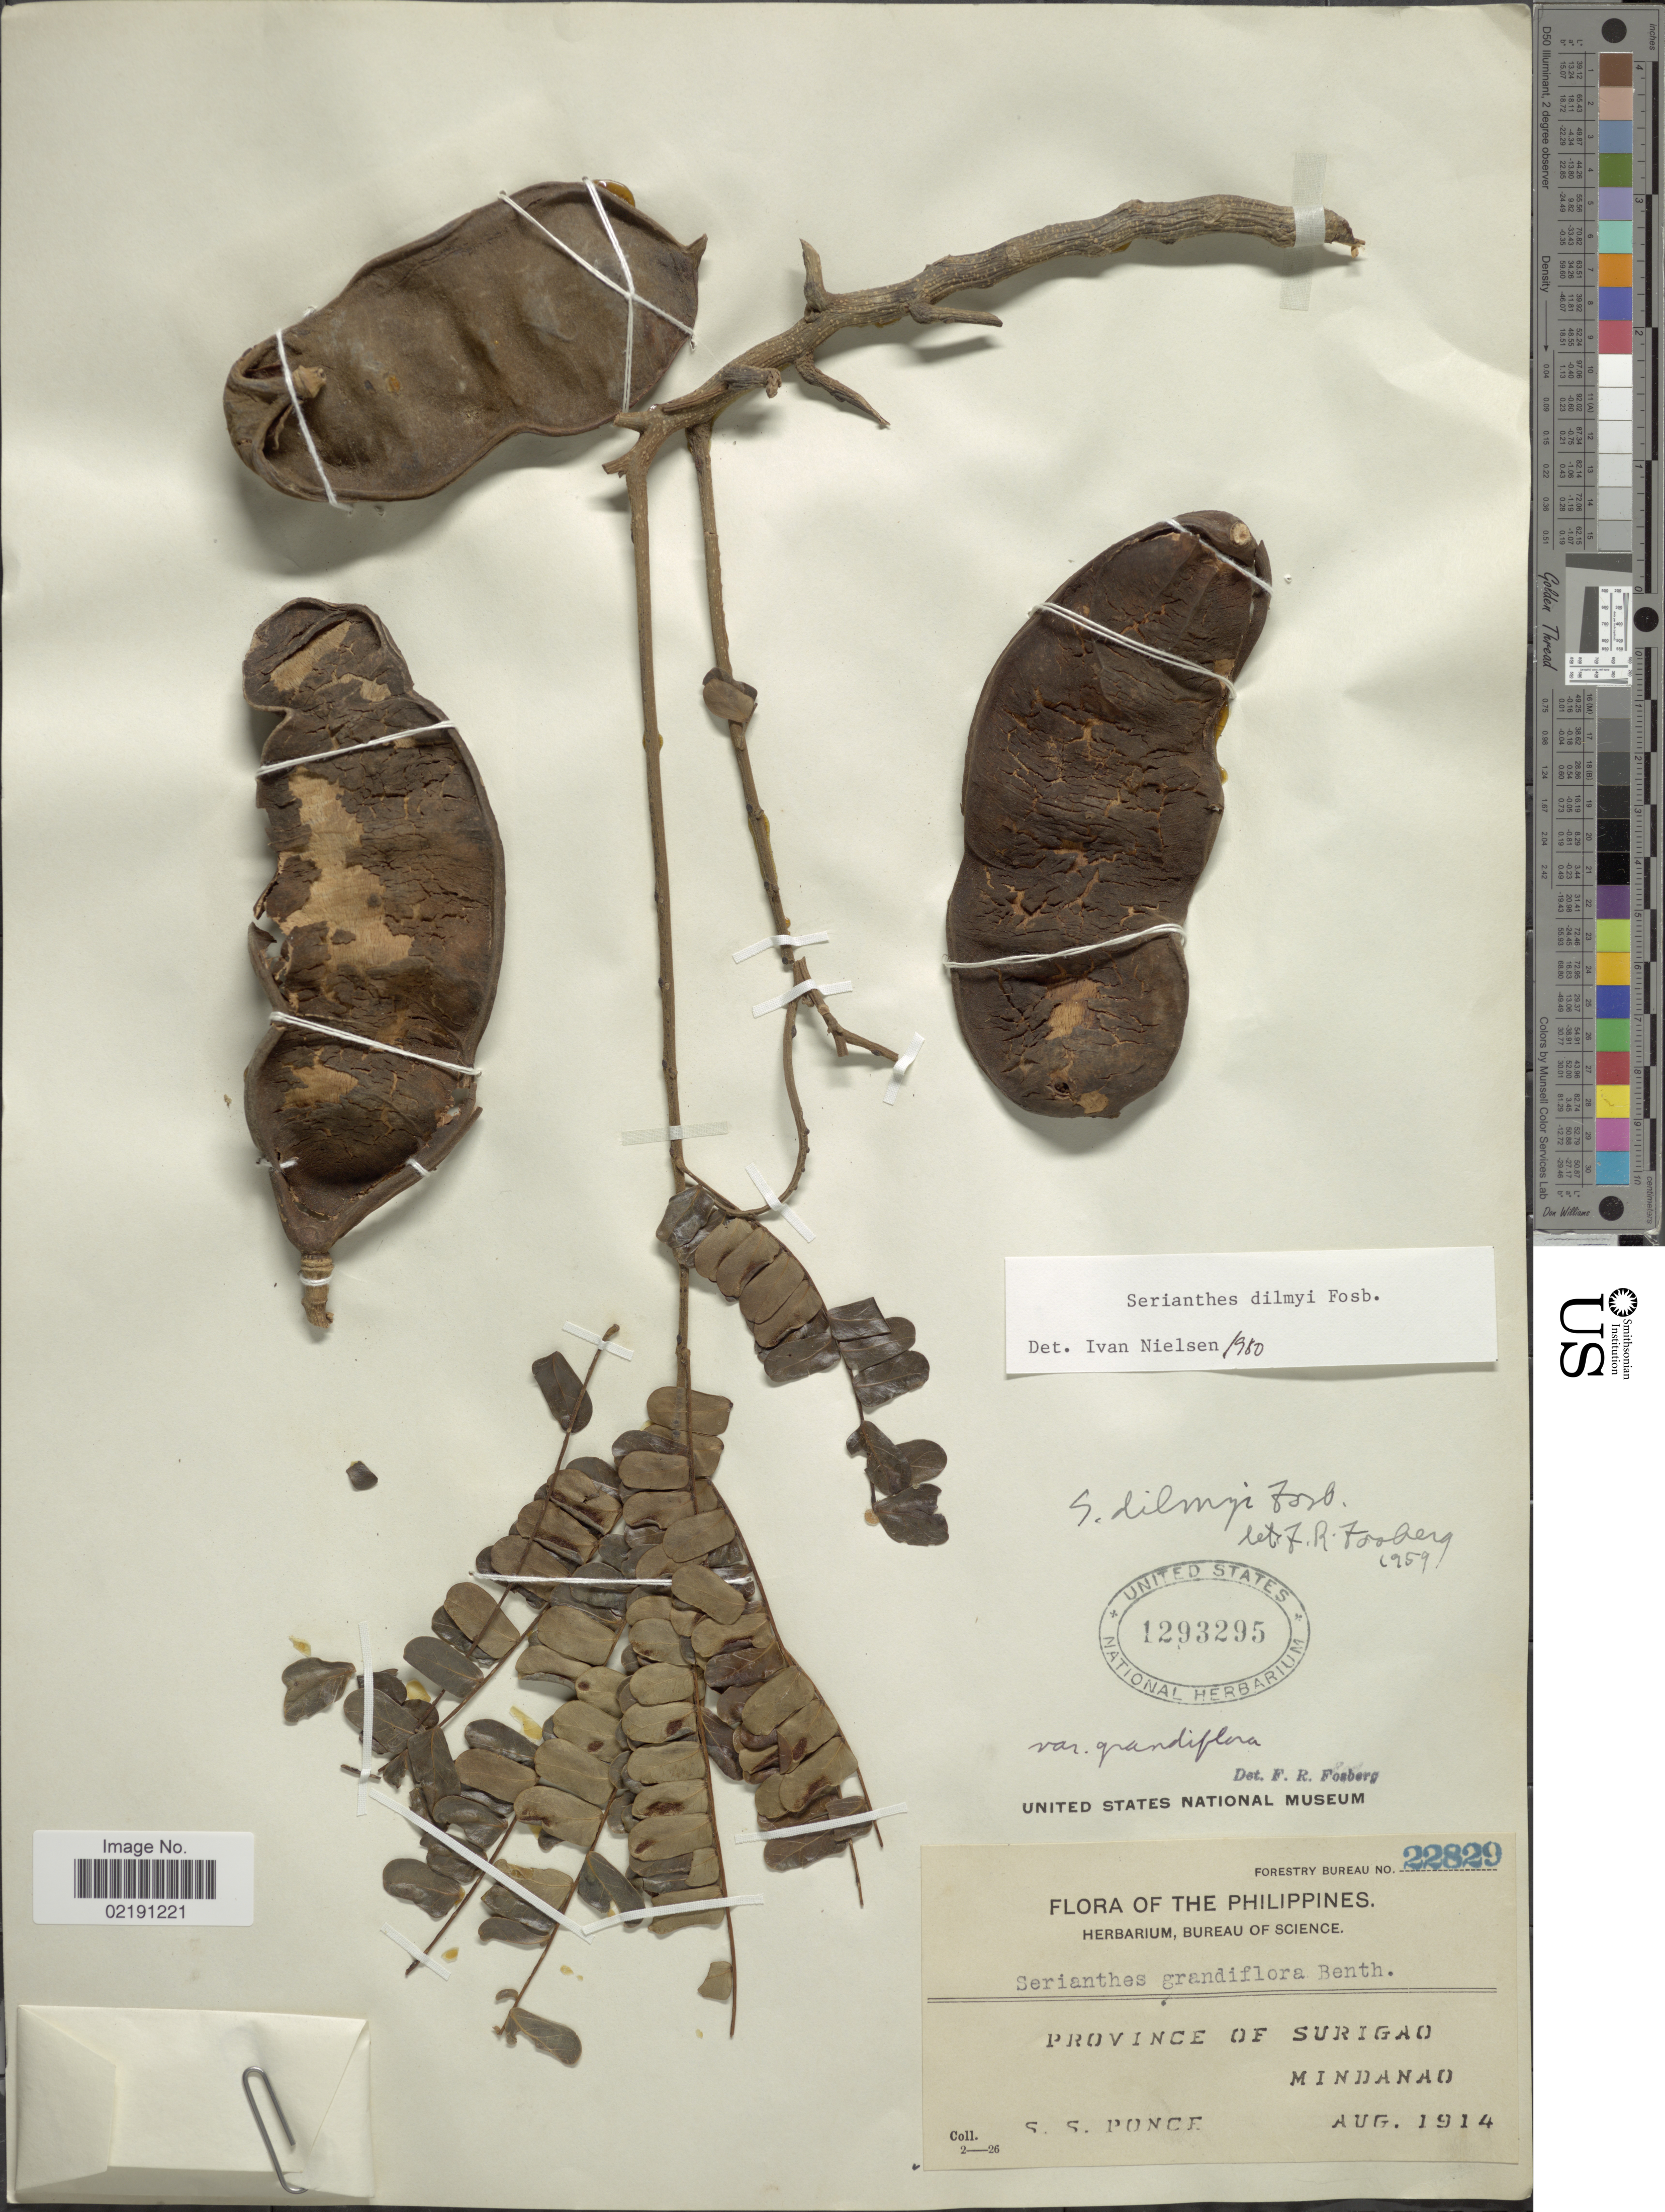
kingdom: Plantae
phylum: Tracheophyta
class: Magnoliopsida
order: Fabales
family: Fabaceae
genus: Serianthes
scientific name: Serianthes dilmyi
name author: Fosberg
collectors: S. Ponce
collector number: Forestry Bureau 22829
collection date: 1914-08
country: Philippines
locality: Province of Surigao, Mindanao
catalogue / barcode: US 1293295